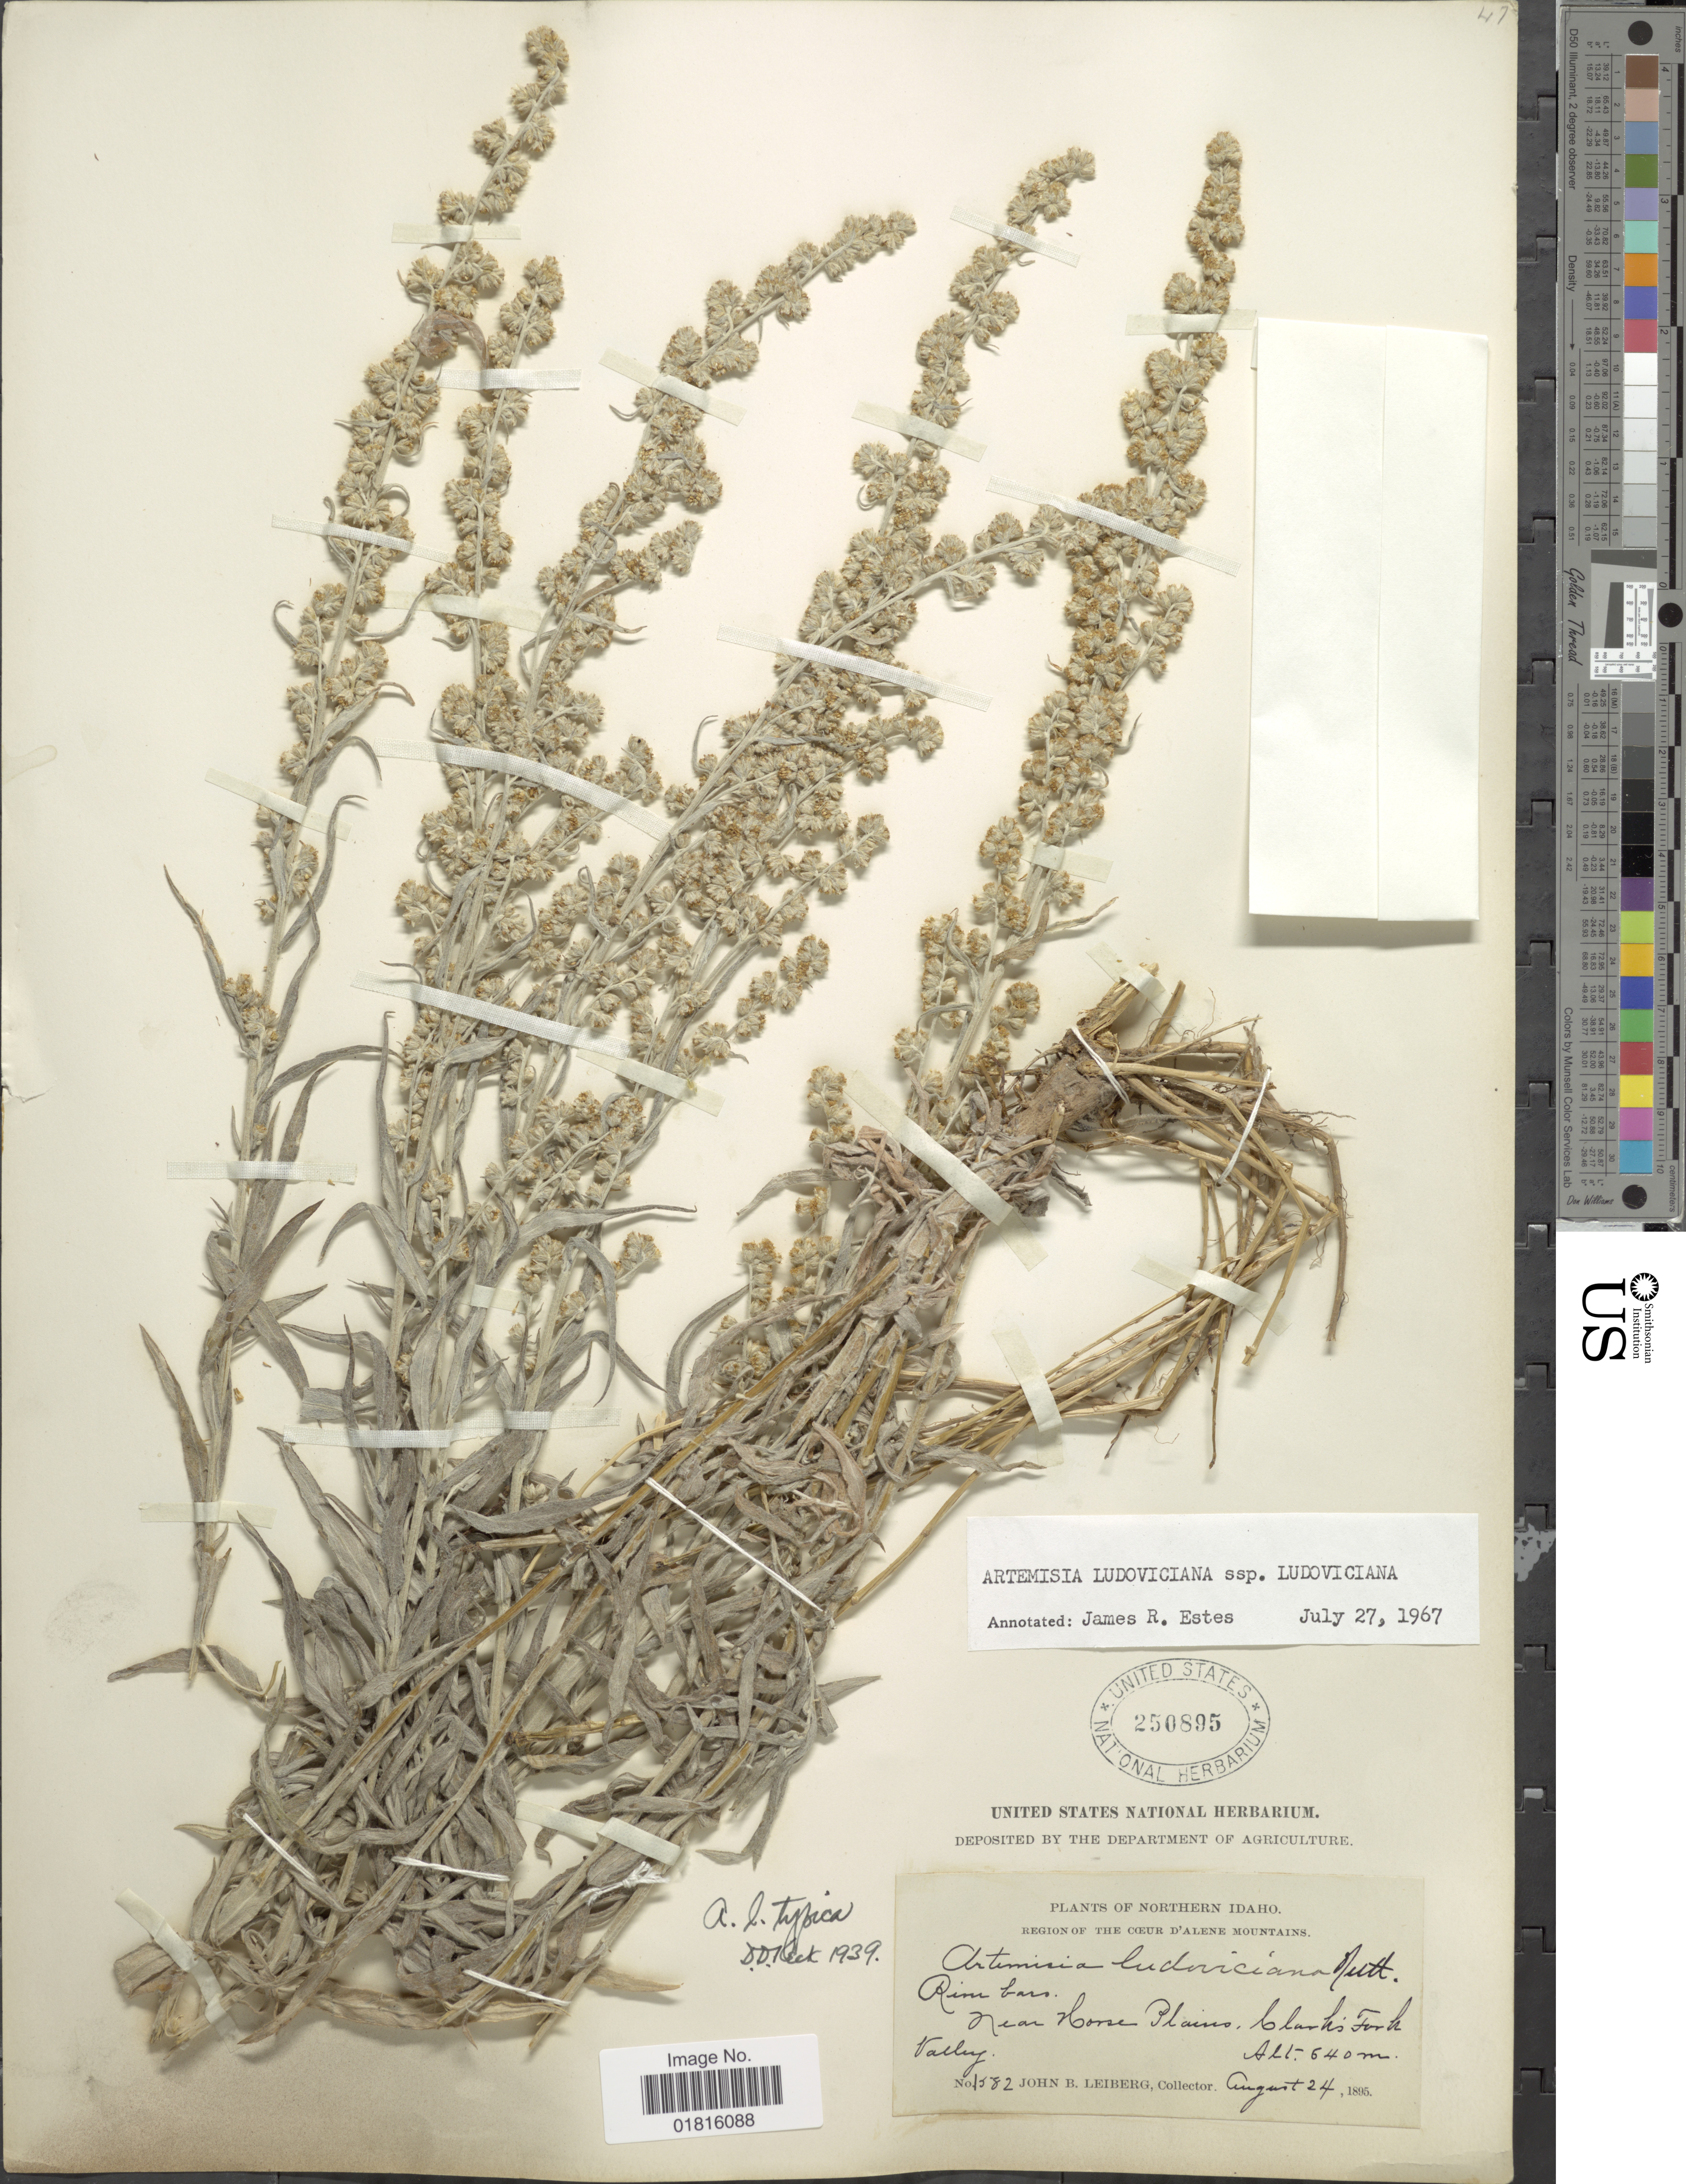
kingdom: Plantae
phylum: Tracheophyta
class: Magnoliopsida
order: Asterales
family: Asteraceae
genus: Artemisia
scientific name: Artemisia ludoviciana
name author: Nutt.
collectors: J. B. Leiberg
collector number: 1582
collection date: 1895-08-24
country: United States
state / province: Idaho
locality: Northern Idaho, Region of the Cæur d'alene mountains, Rim bars, Near Horse Plains, Clark's Fork Valley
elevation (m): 640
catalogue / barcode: US 250895